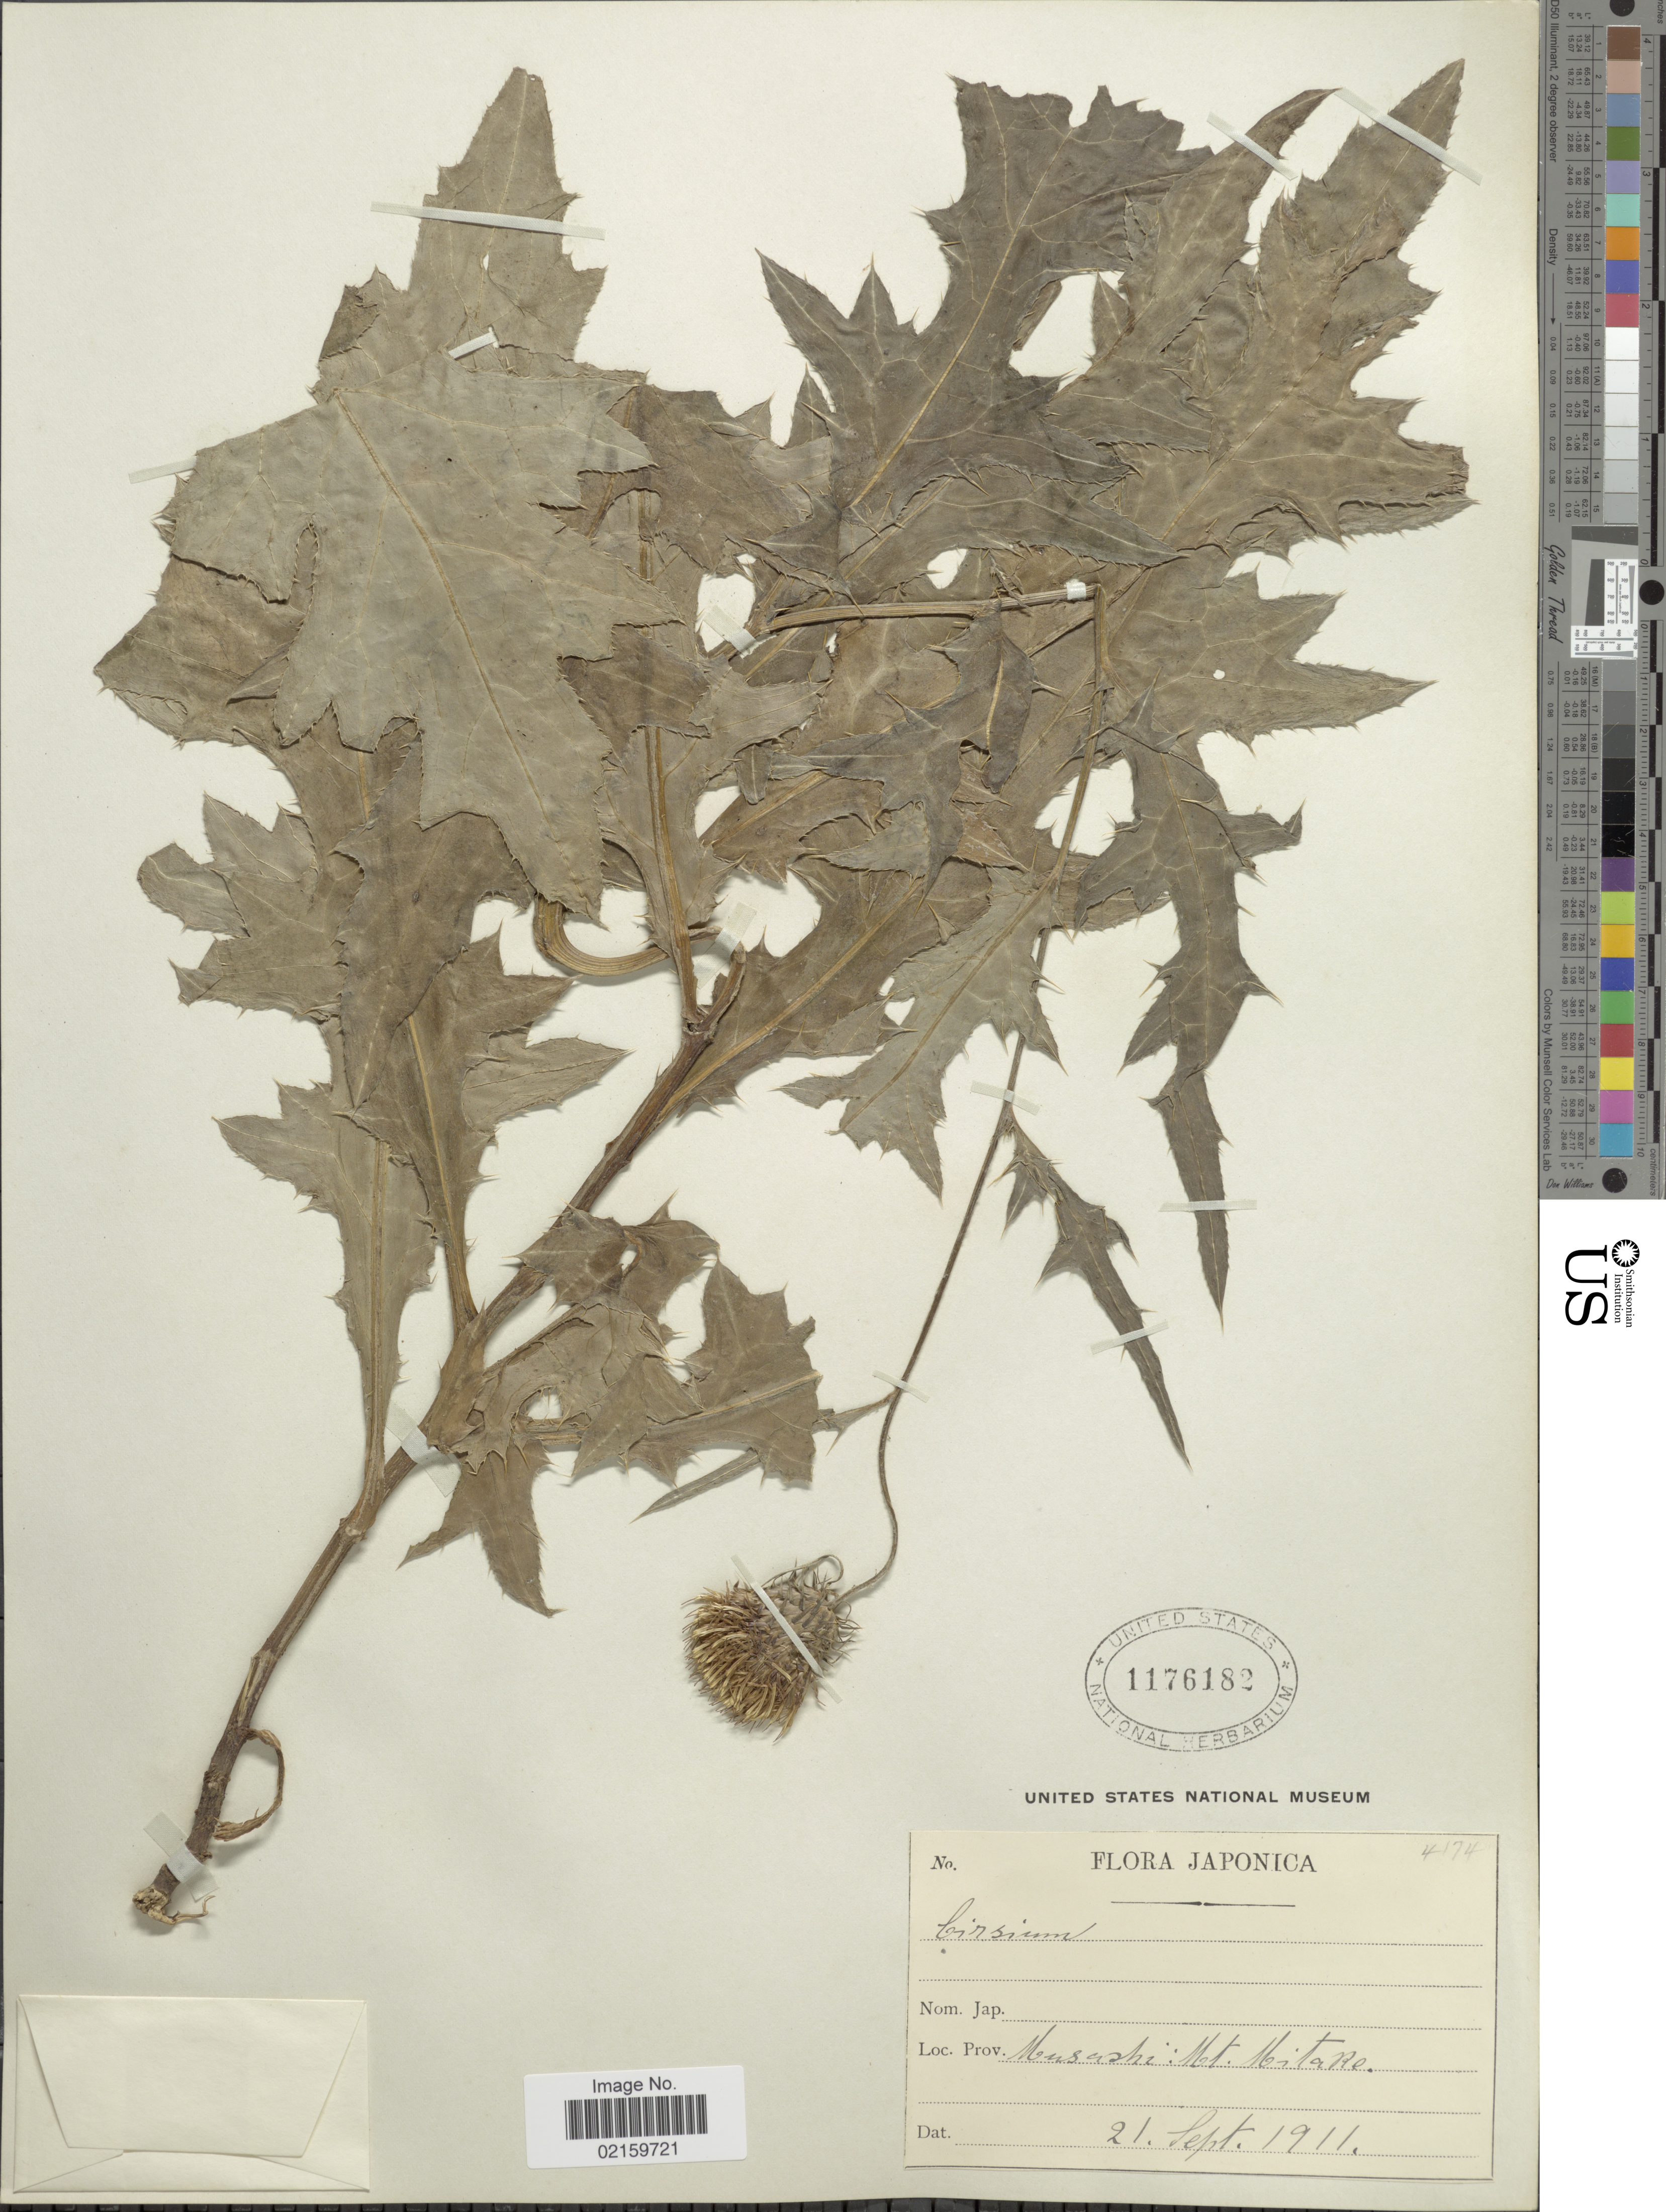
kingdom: Plantae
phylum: Tracheophyta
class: Magnoliopsida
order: Asterales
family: Asteraceae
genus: Cirsium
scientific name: Cirsium sp.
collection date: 1911-09-21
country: Japan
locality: Musashi: Mt. Mitaro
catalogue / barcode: US 1176182